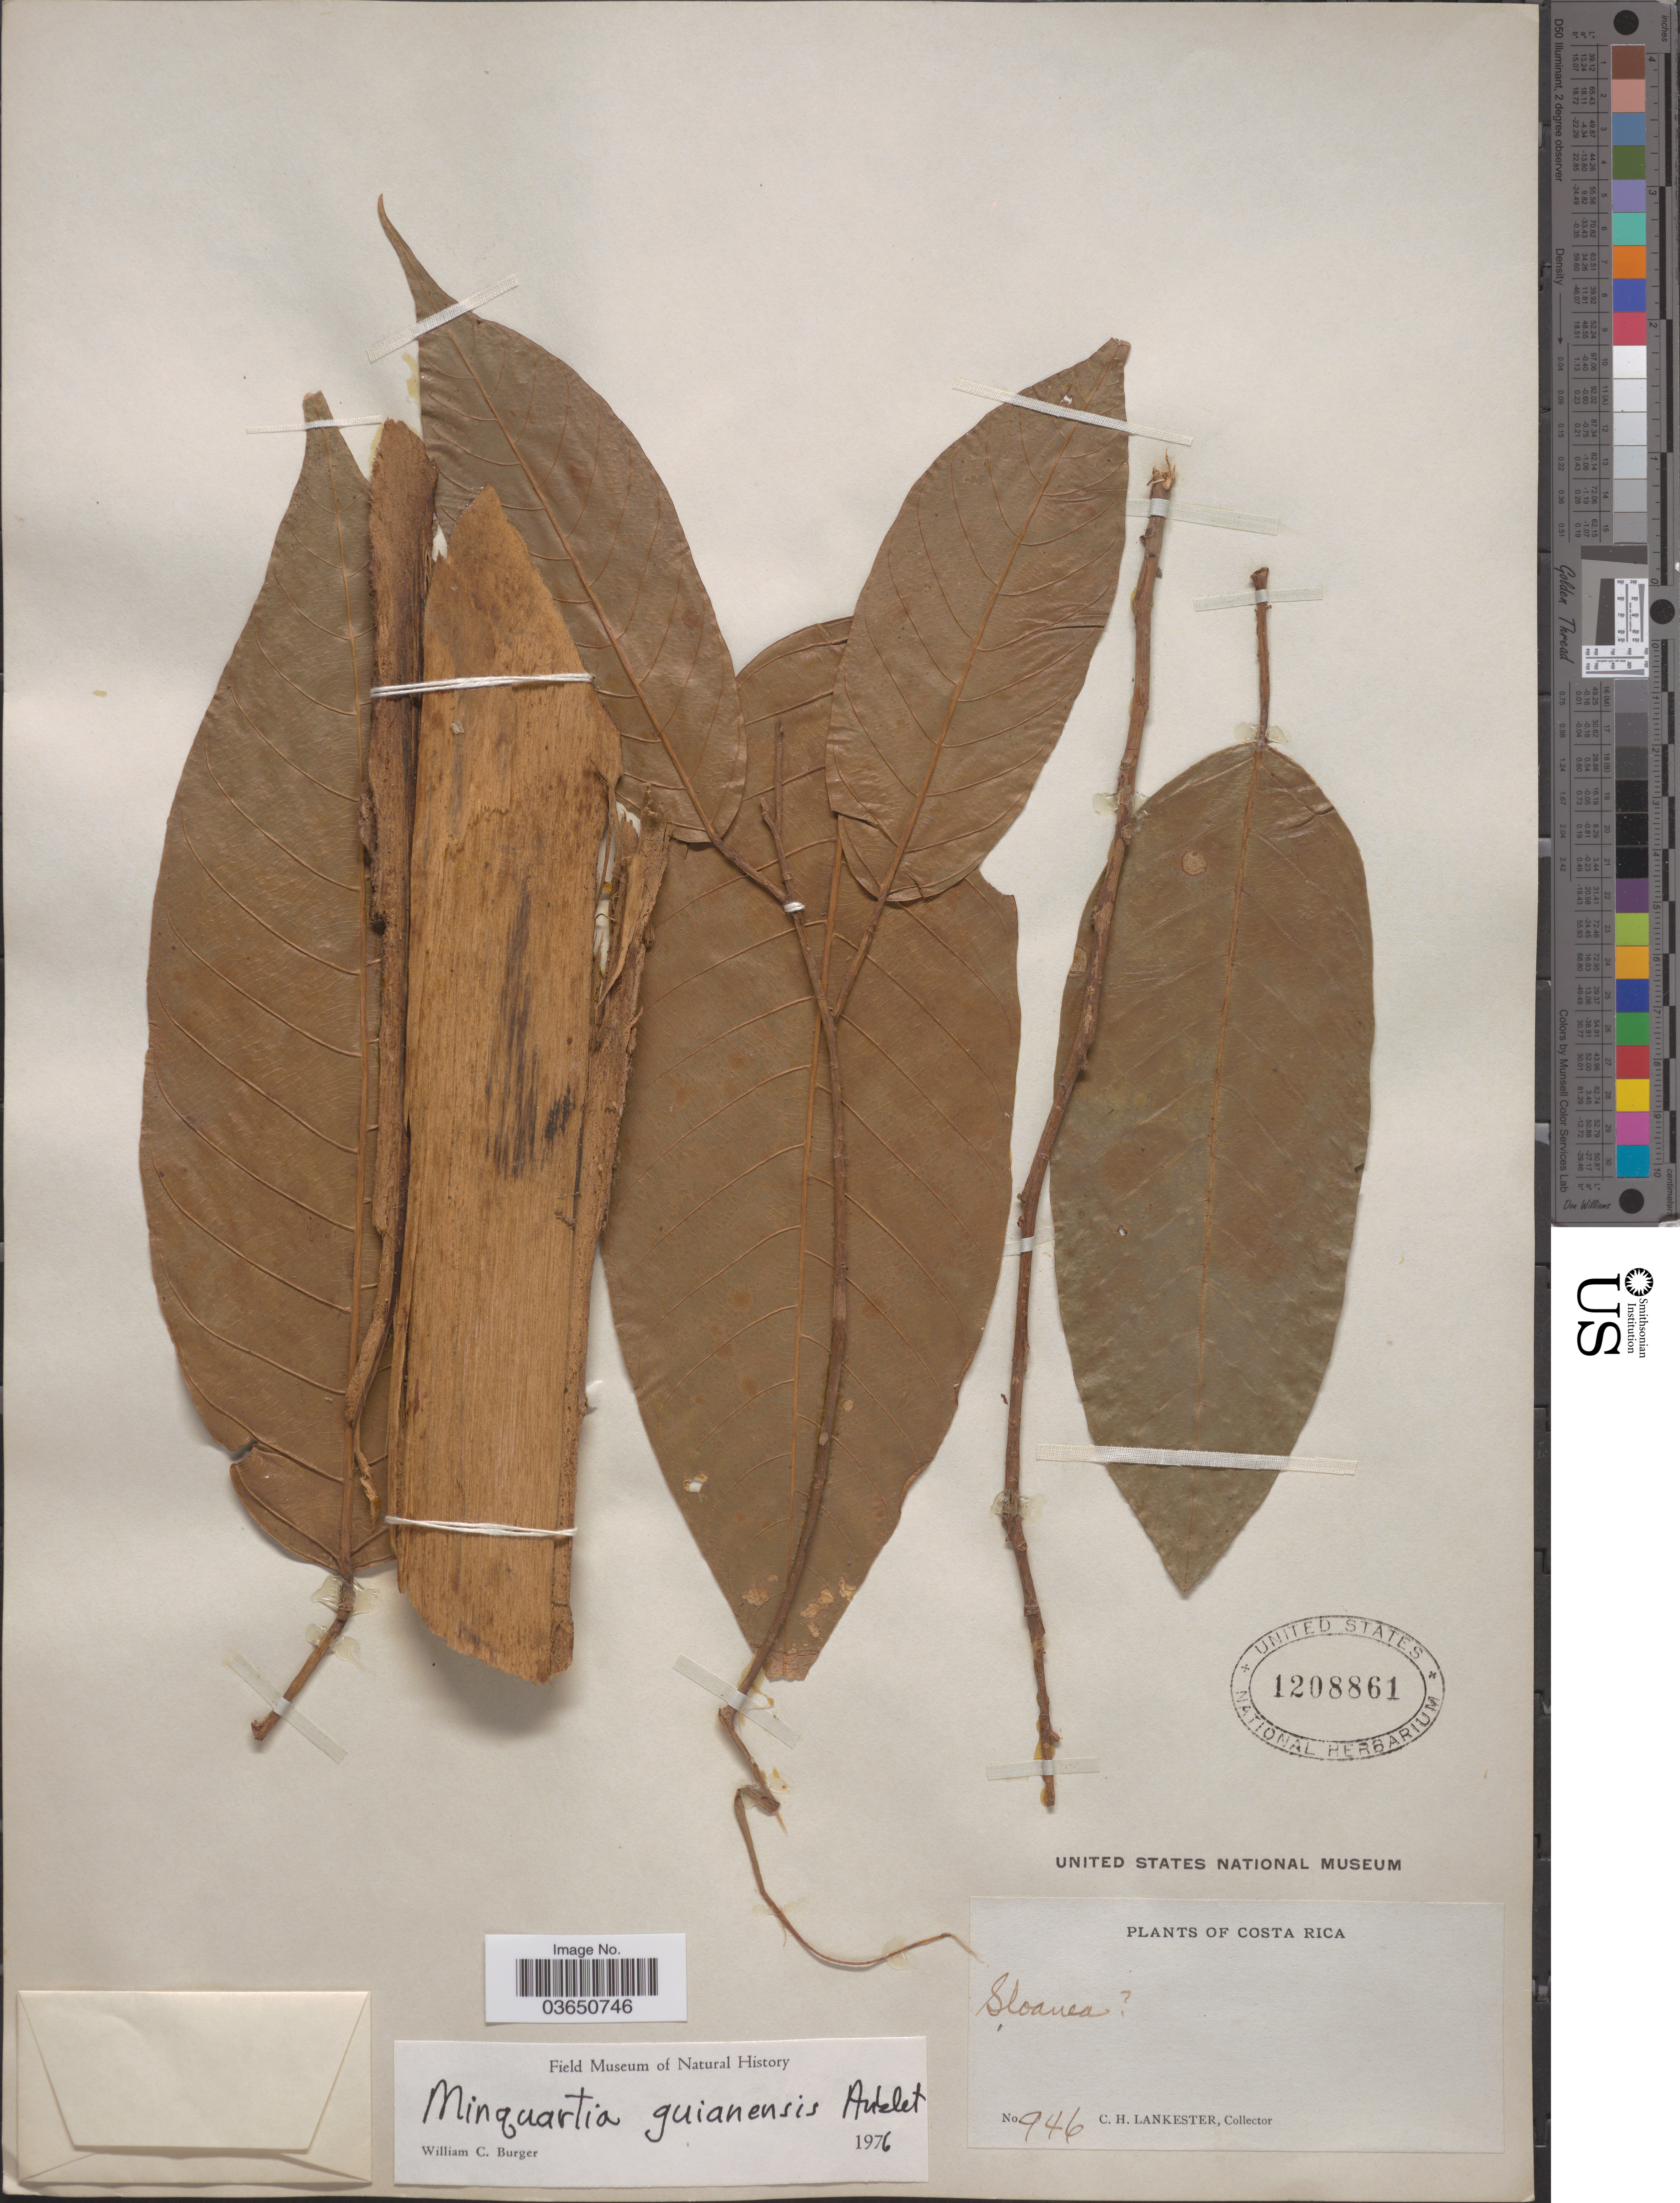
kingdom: Plantae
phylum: Tracheophyta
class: Magnoliopsida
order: Santalales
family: Coulaceae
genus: Minquartia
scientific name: Minquartia guianensis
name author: Aubl.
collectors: C. H. Lankester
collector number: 946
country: Costa Rica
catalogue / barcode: US 1208861